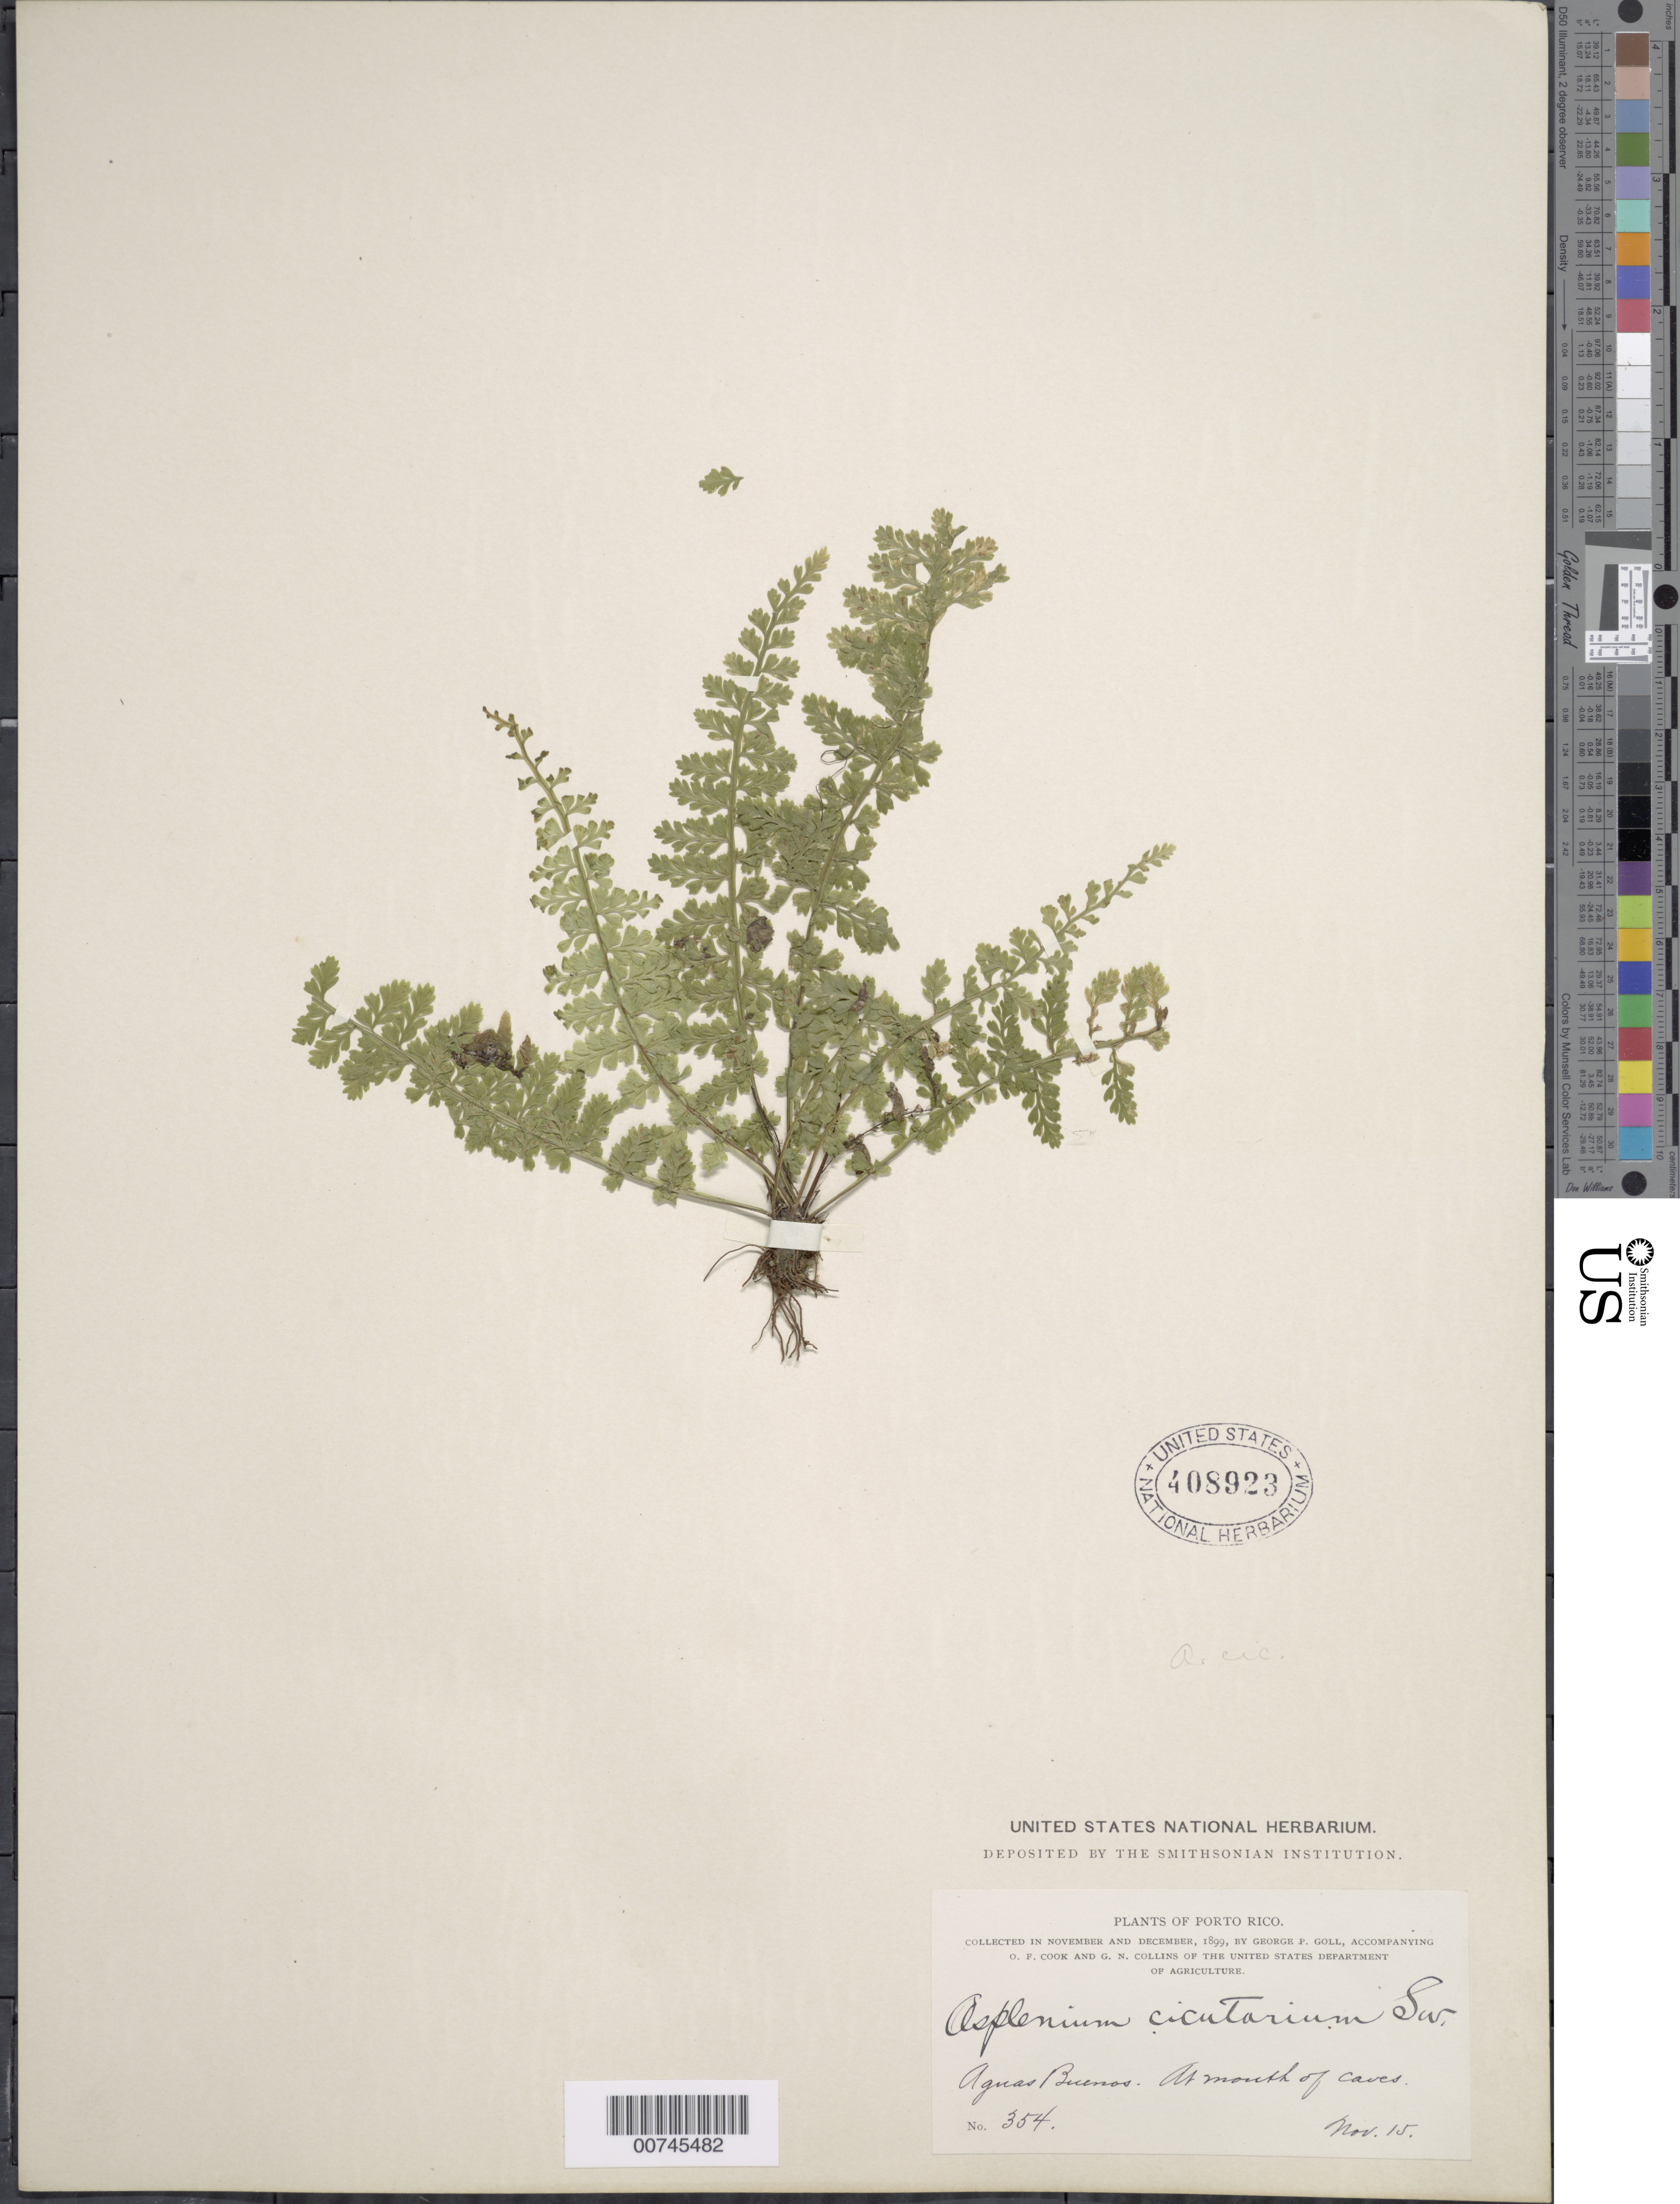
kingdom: Plantae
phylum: Tracheophyta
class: Polypodiopsida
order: Polypodiales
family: Aspleniaceae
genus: Asplenium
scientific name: Asplenium cristatum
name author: Lam.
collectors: G. Goll, O. F. Cook & G. N. Collins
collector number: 354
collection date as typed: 15 Nov 1899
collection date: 1899-11-15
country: Puerto Rico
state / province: Agua Buenas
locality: Aguas Buenas. At Mouth of Caves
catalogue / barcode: US 408923